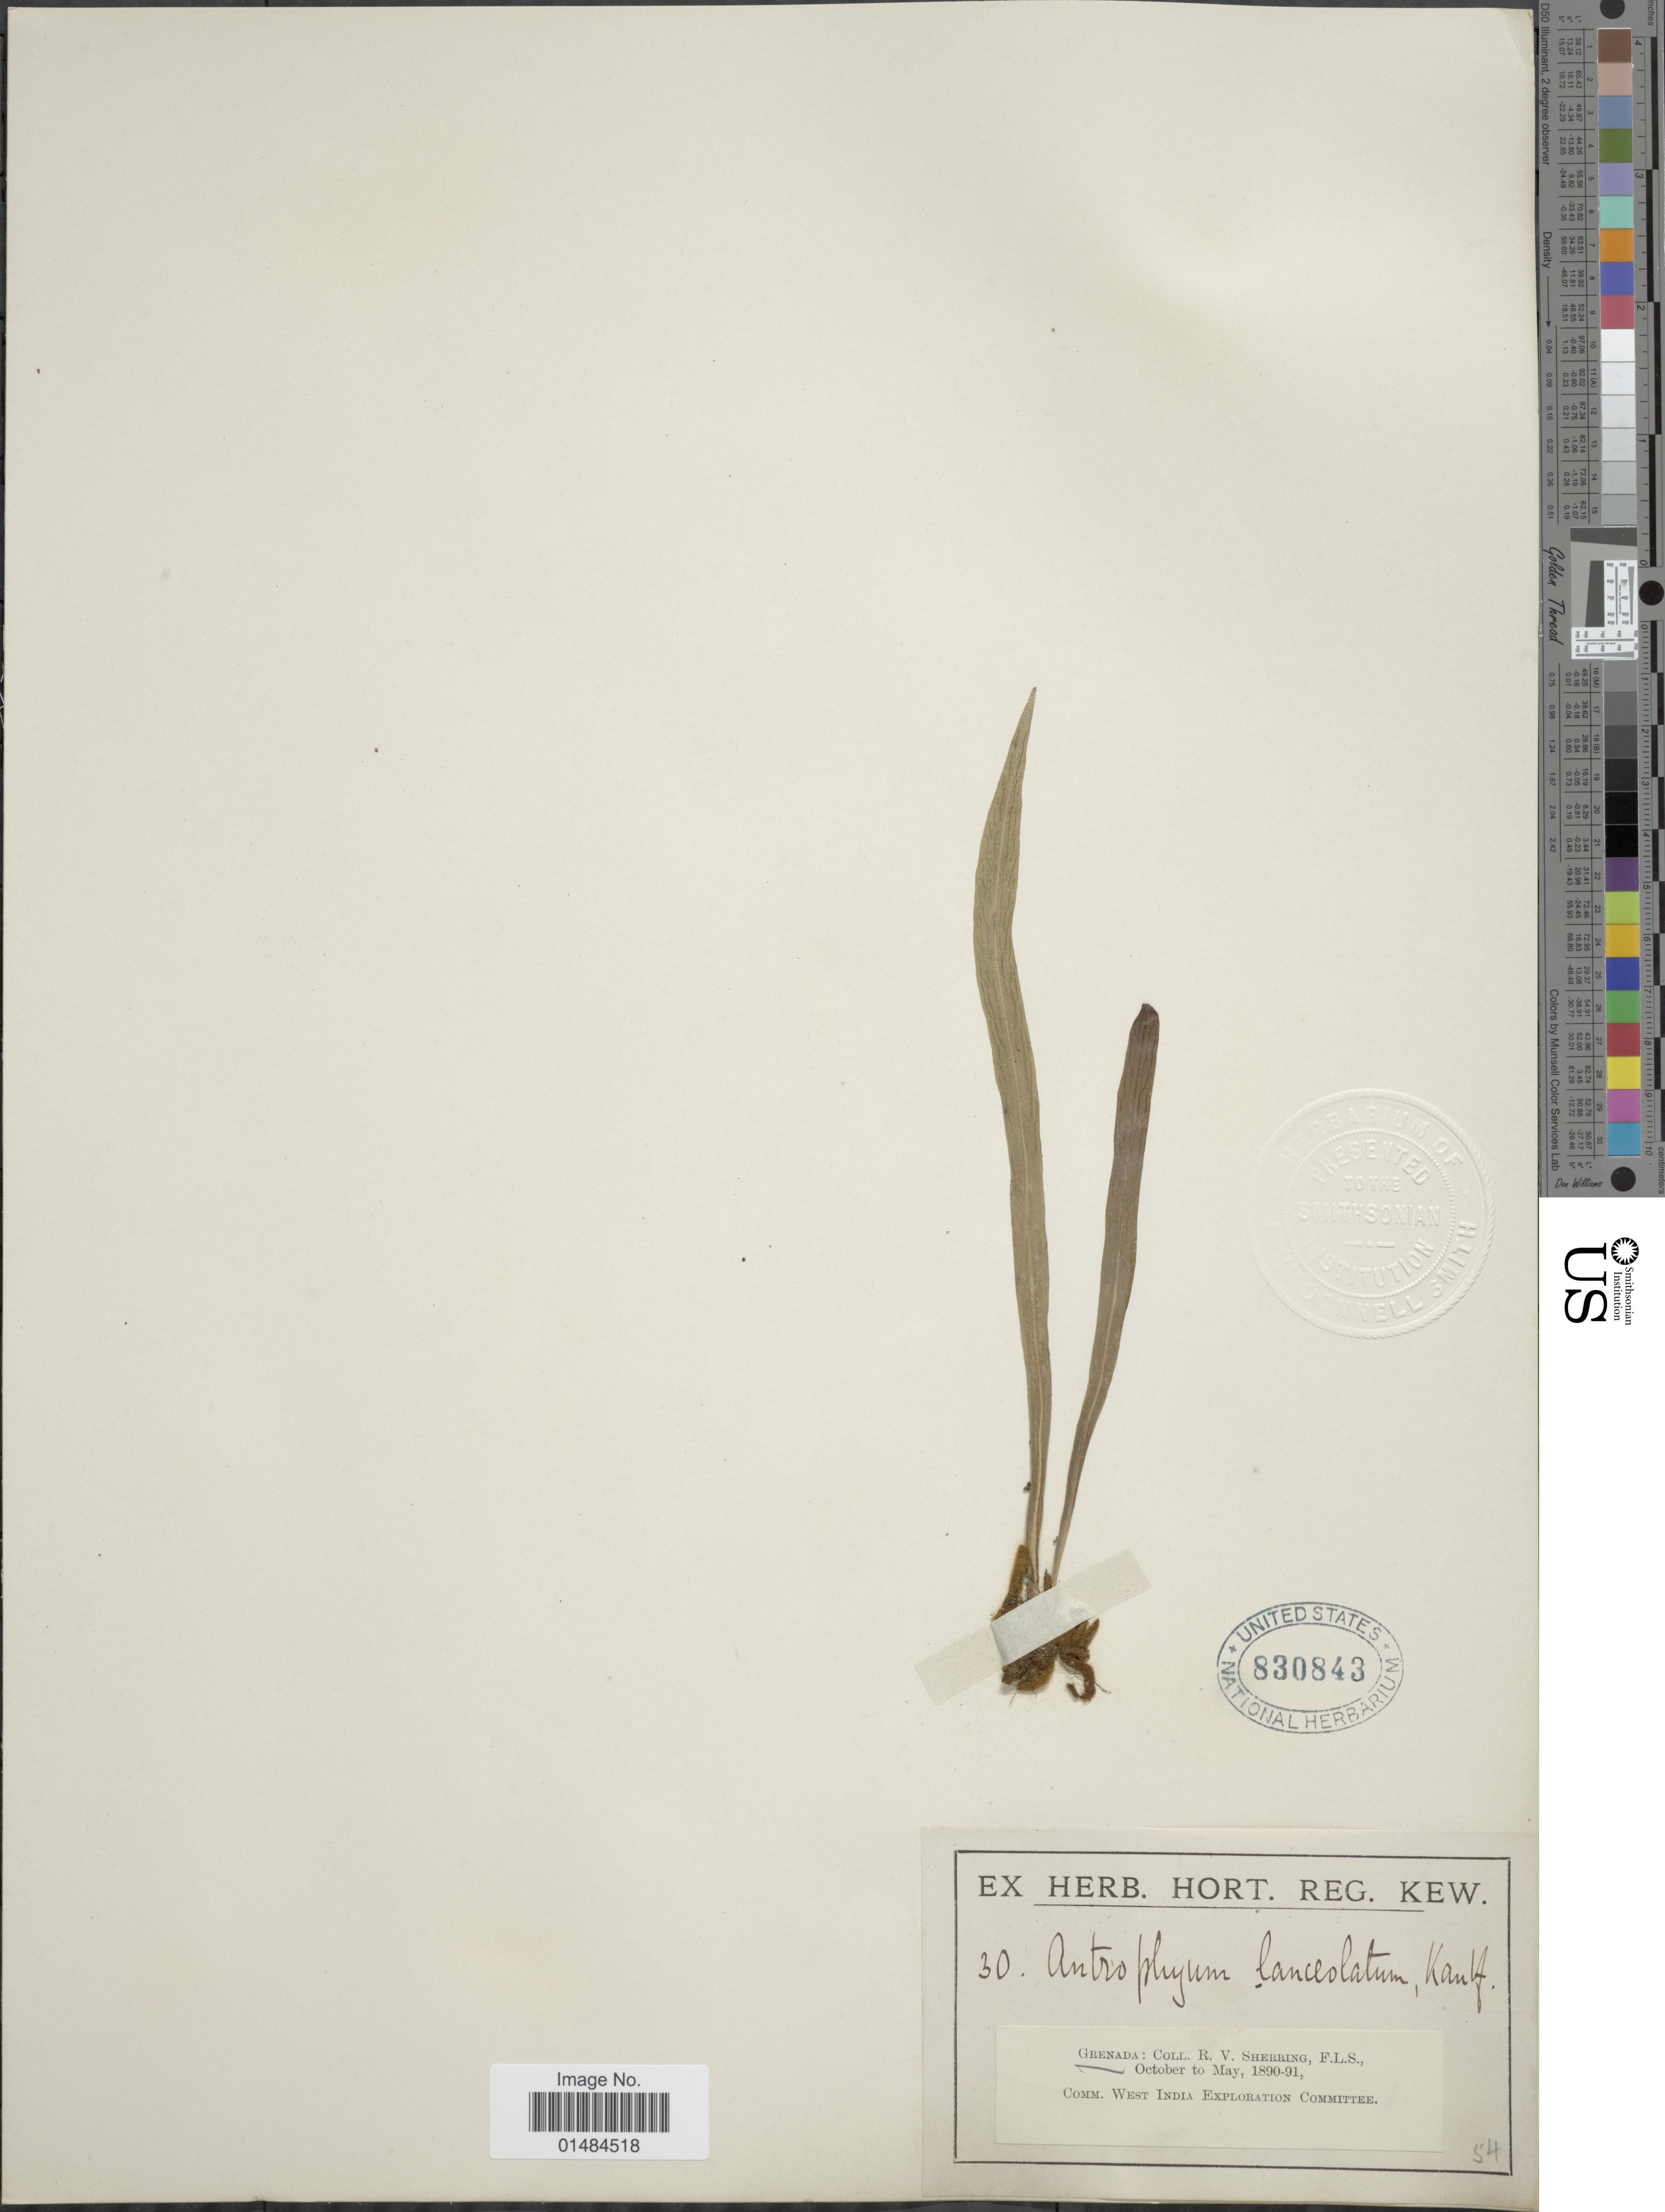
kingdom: Plantae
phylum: Tracheophyta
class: Polypodiopsida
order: Polypodiales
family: Pteridaceae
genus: Polytaenium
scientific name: Polytaenium lanceolatum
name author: (L.) Desv.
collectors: R. Sherring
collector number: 30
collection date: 1890-10/1891-05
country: Grenada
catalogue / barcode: US 830843